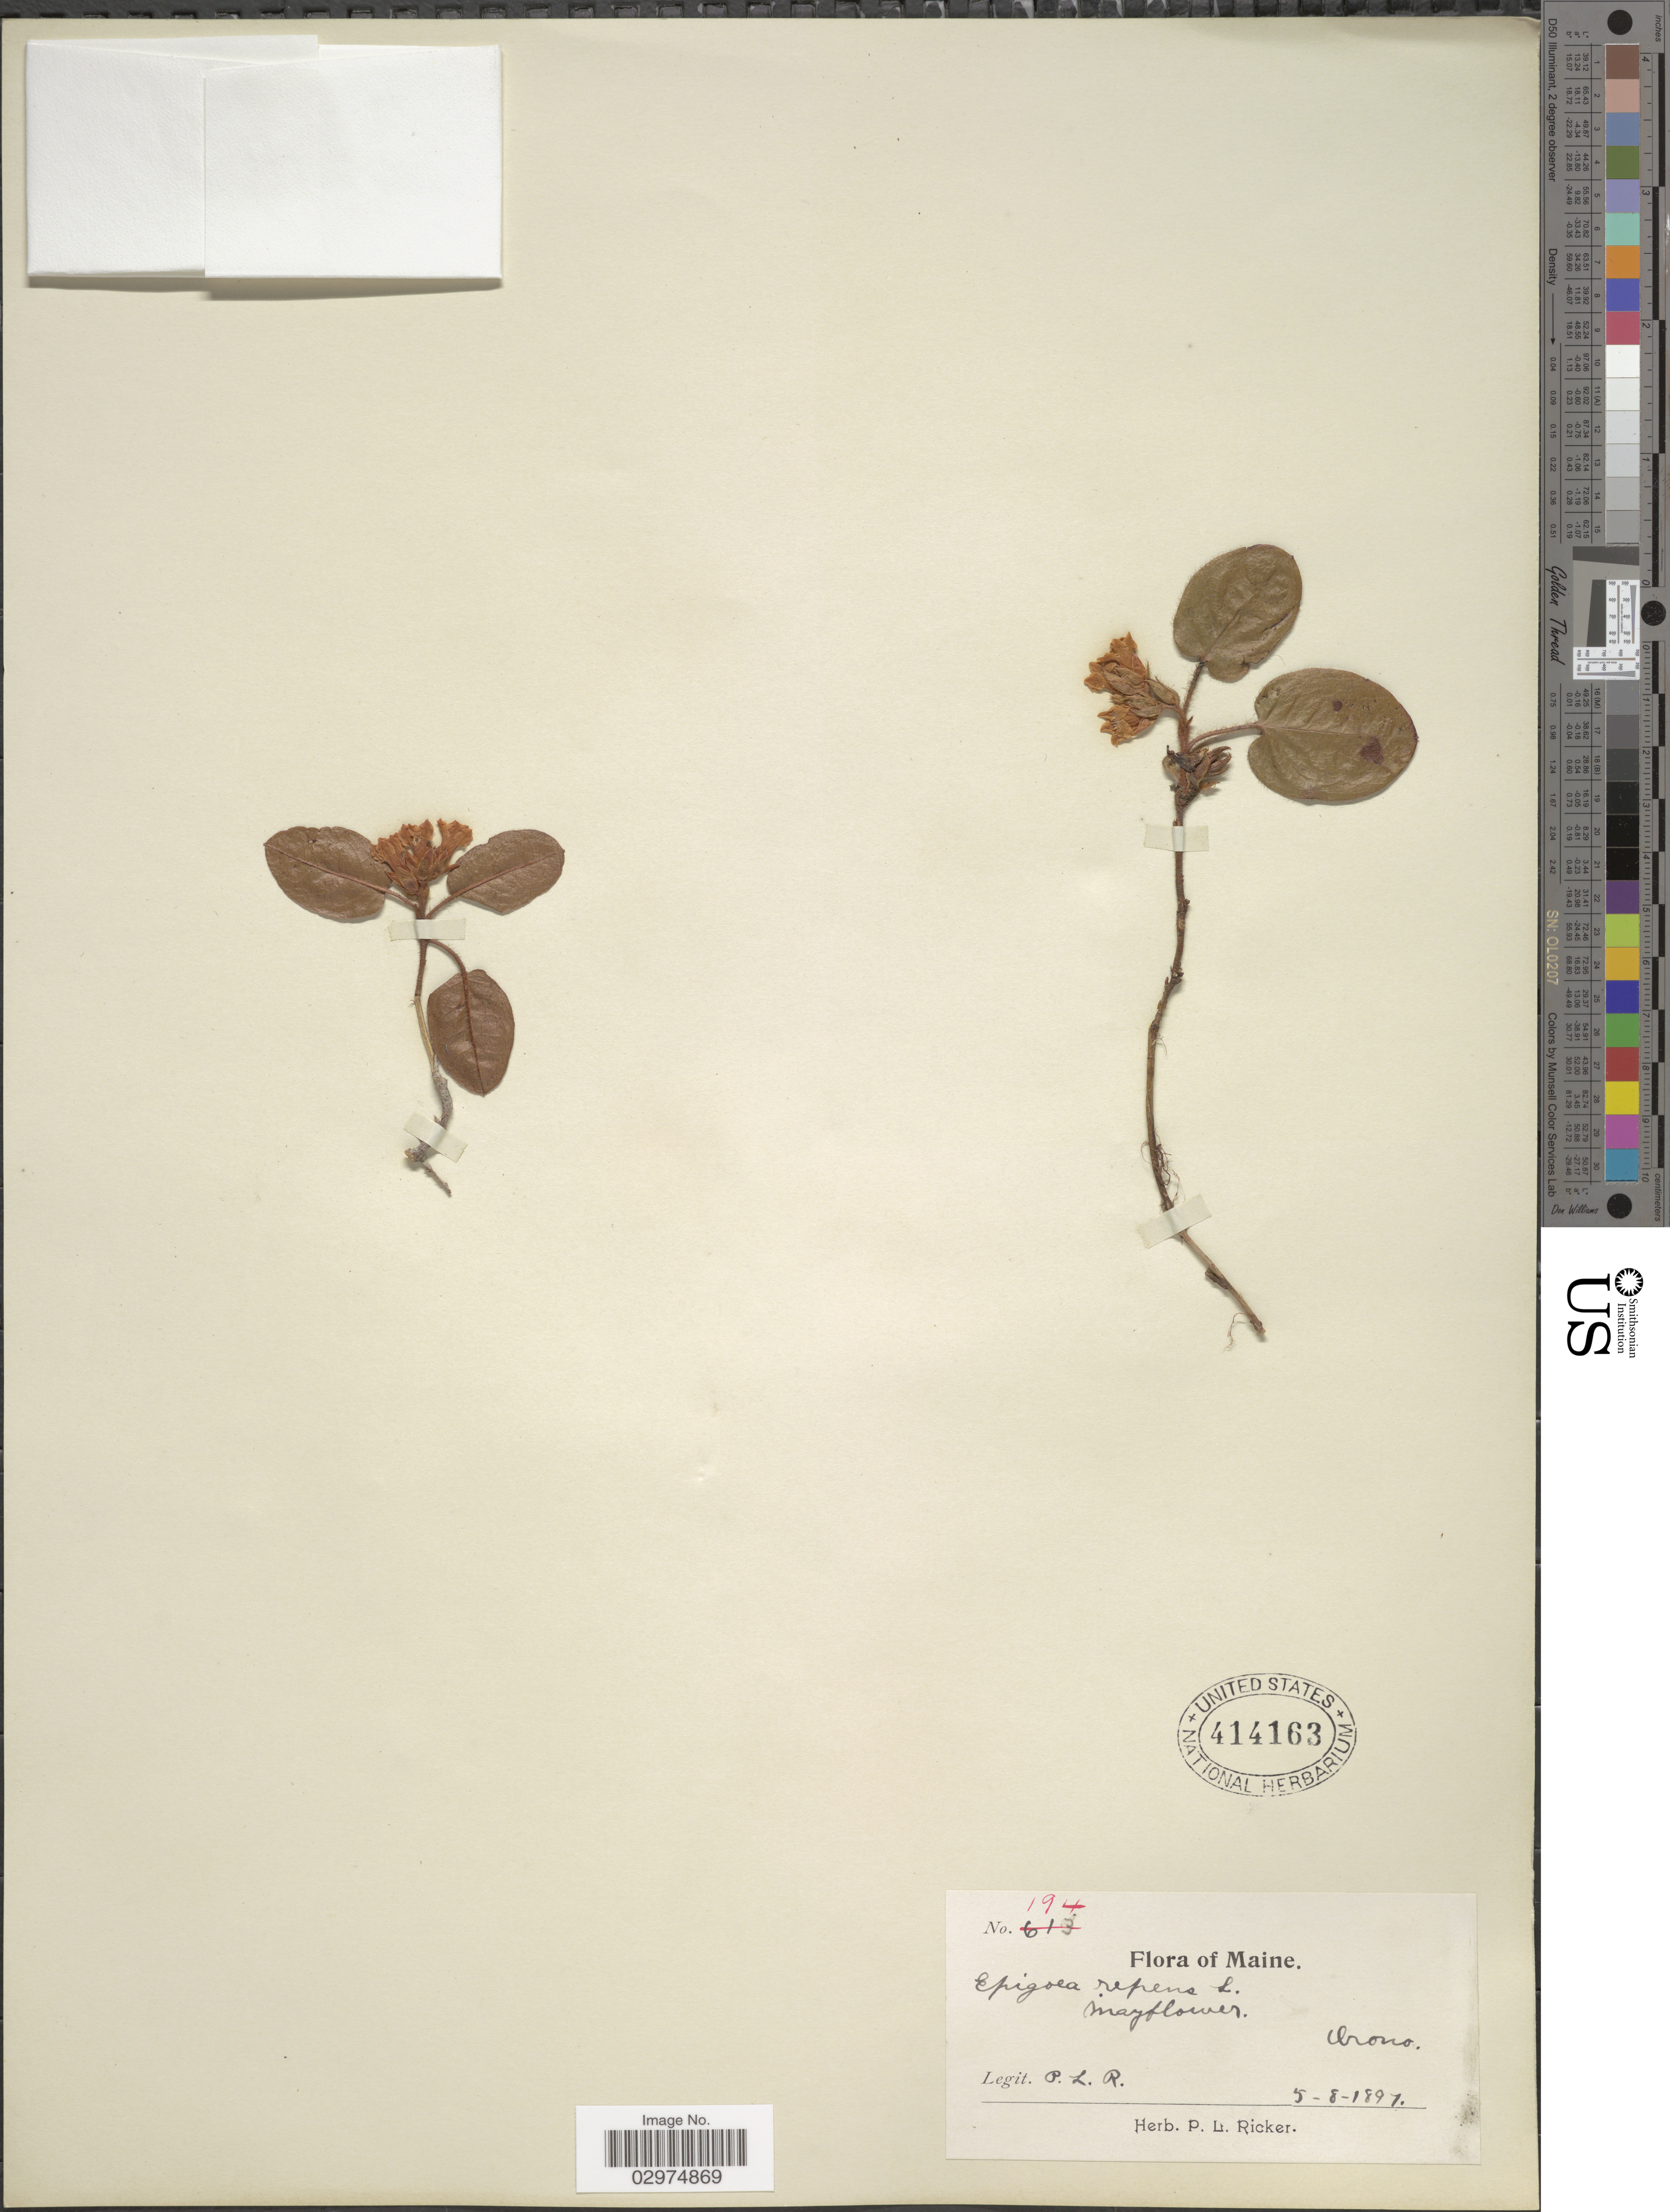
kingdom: Plantae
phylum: Tracheophyta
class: Magnoliopsida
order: Ericales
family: Ericaceae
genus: Epigaea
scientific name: Epigaea repens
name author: L.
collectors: P. Ricker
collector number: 194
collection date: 1897-05-08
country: United States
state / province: Maine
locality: Orono.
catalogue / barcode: US 414163